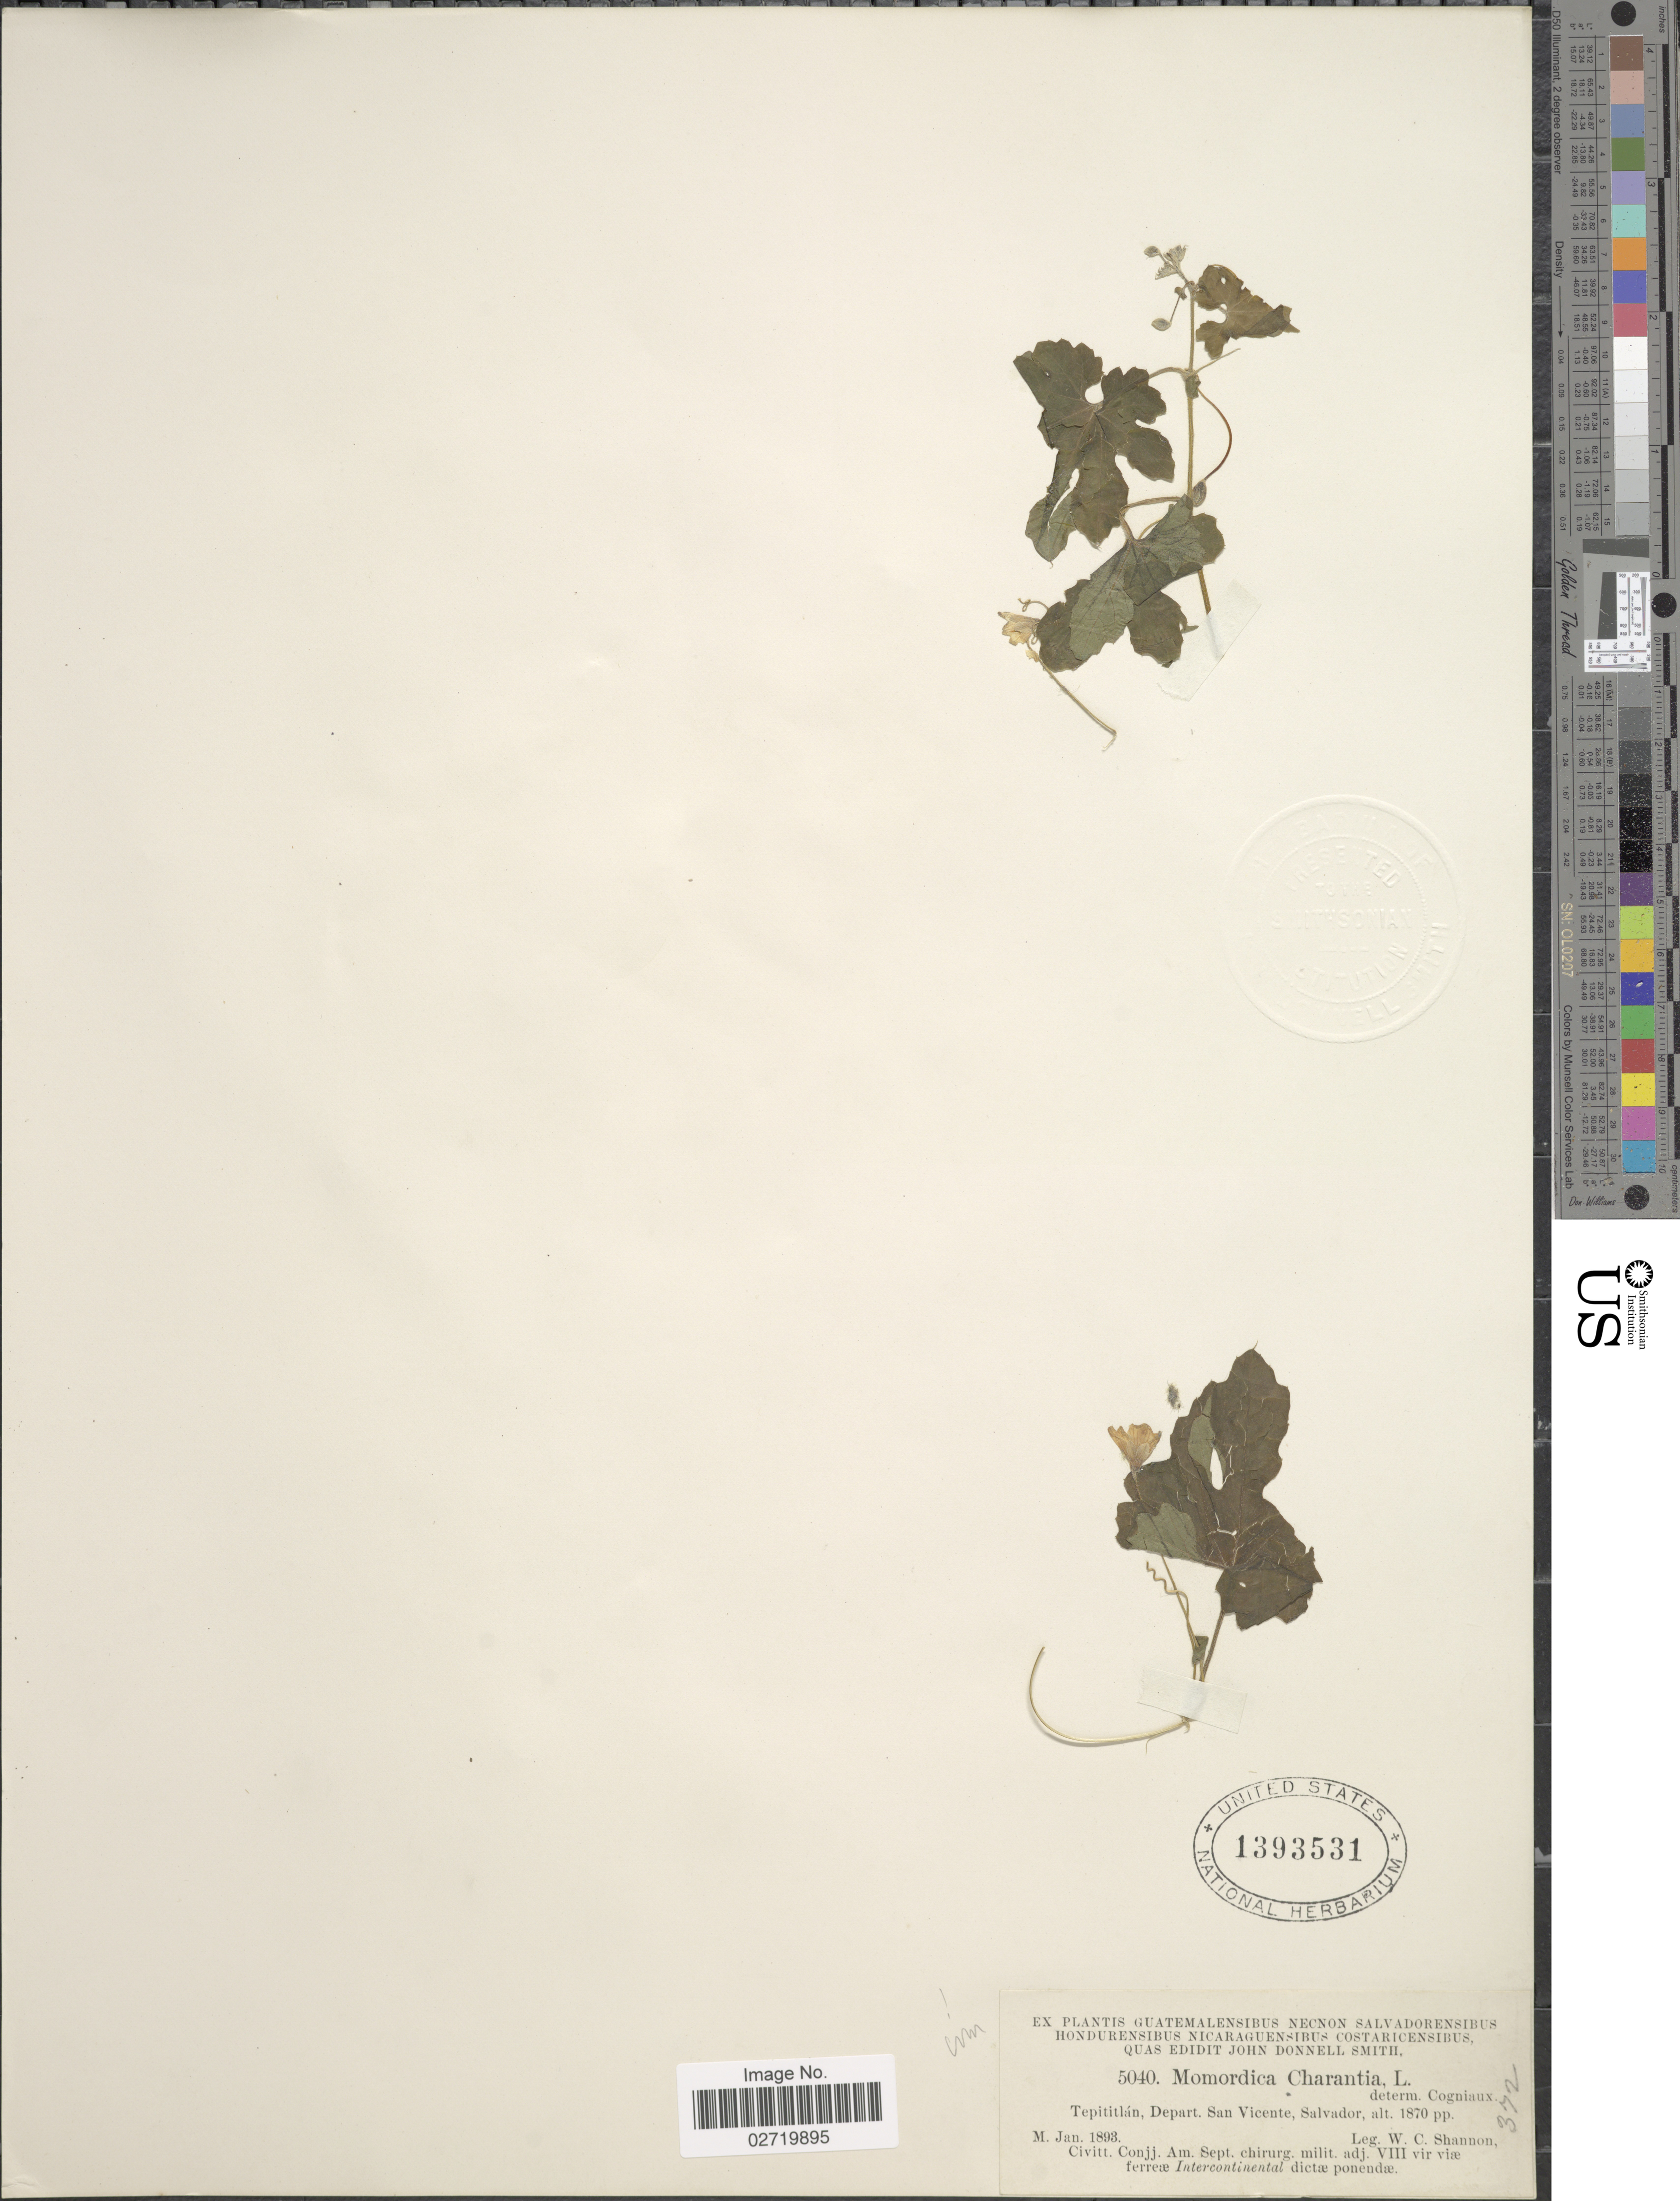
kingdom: Plantae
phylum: Tracheophyta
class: Magnoliopsida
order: Cucurbitales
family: Cucurbitaceae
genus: Momordica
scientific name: Momordica charantia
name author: L.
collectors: W. C. Shannon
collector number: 5040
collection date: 1893-01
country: El Salvador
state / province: San Vincente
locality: Tepititlan, Depart. San Vicente, Salvador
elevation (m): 570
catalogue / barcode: US 1393531